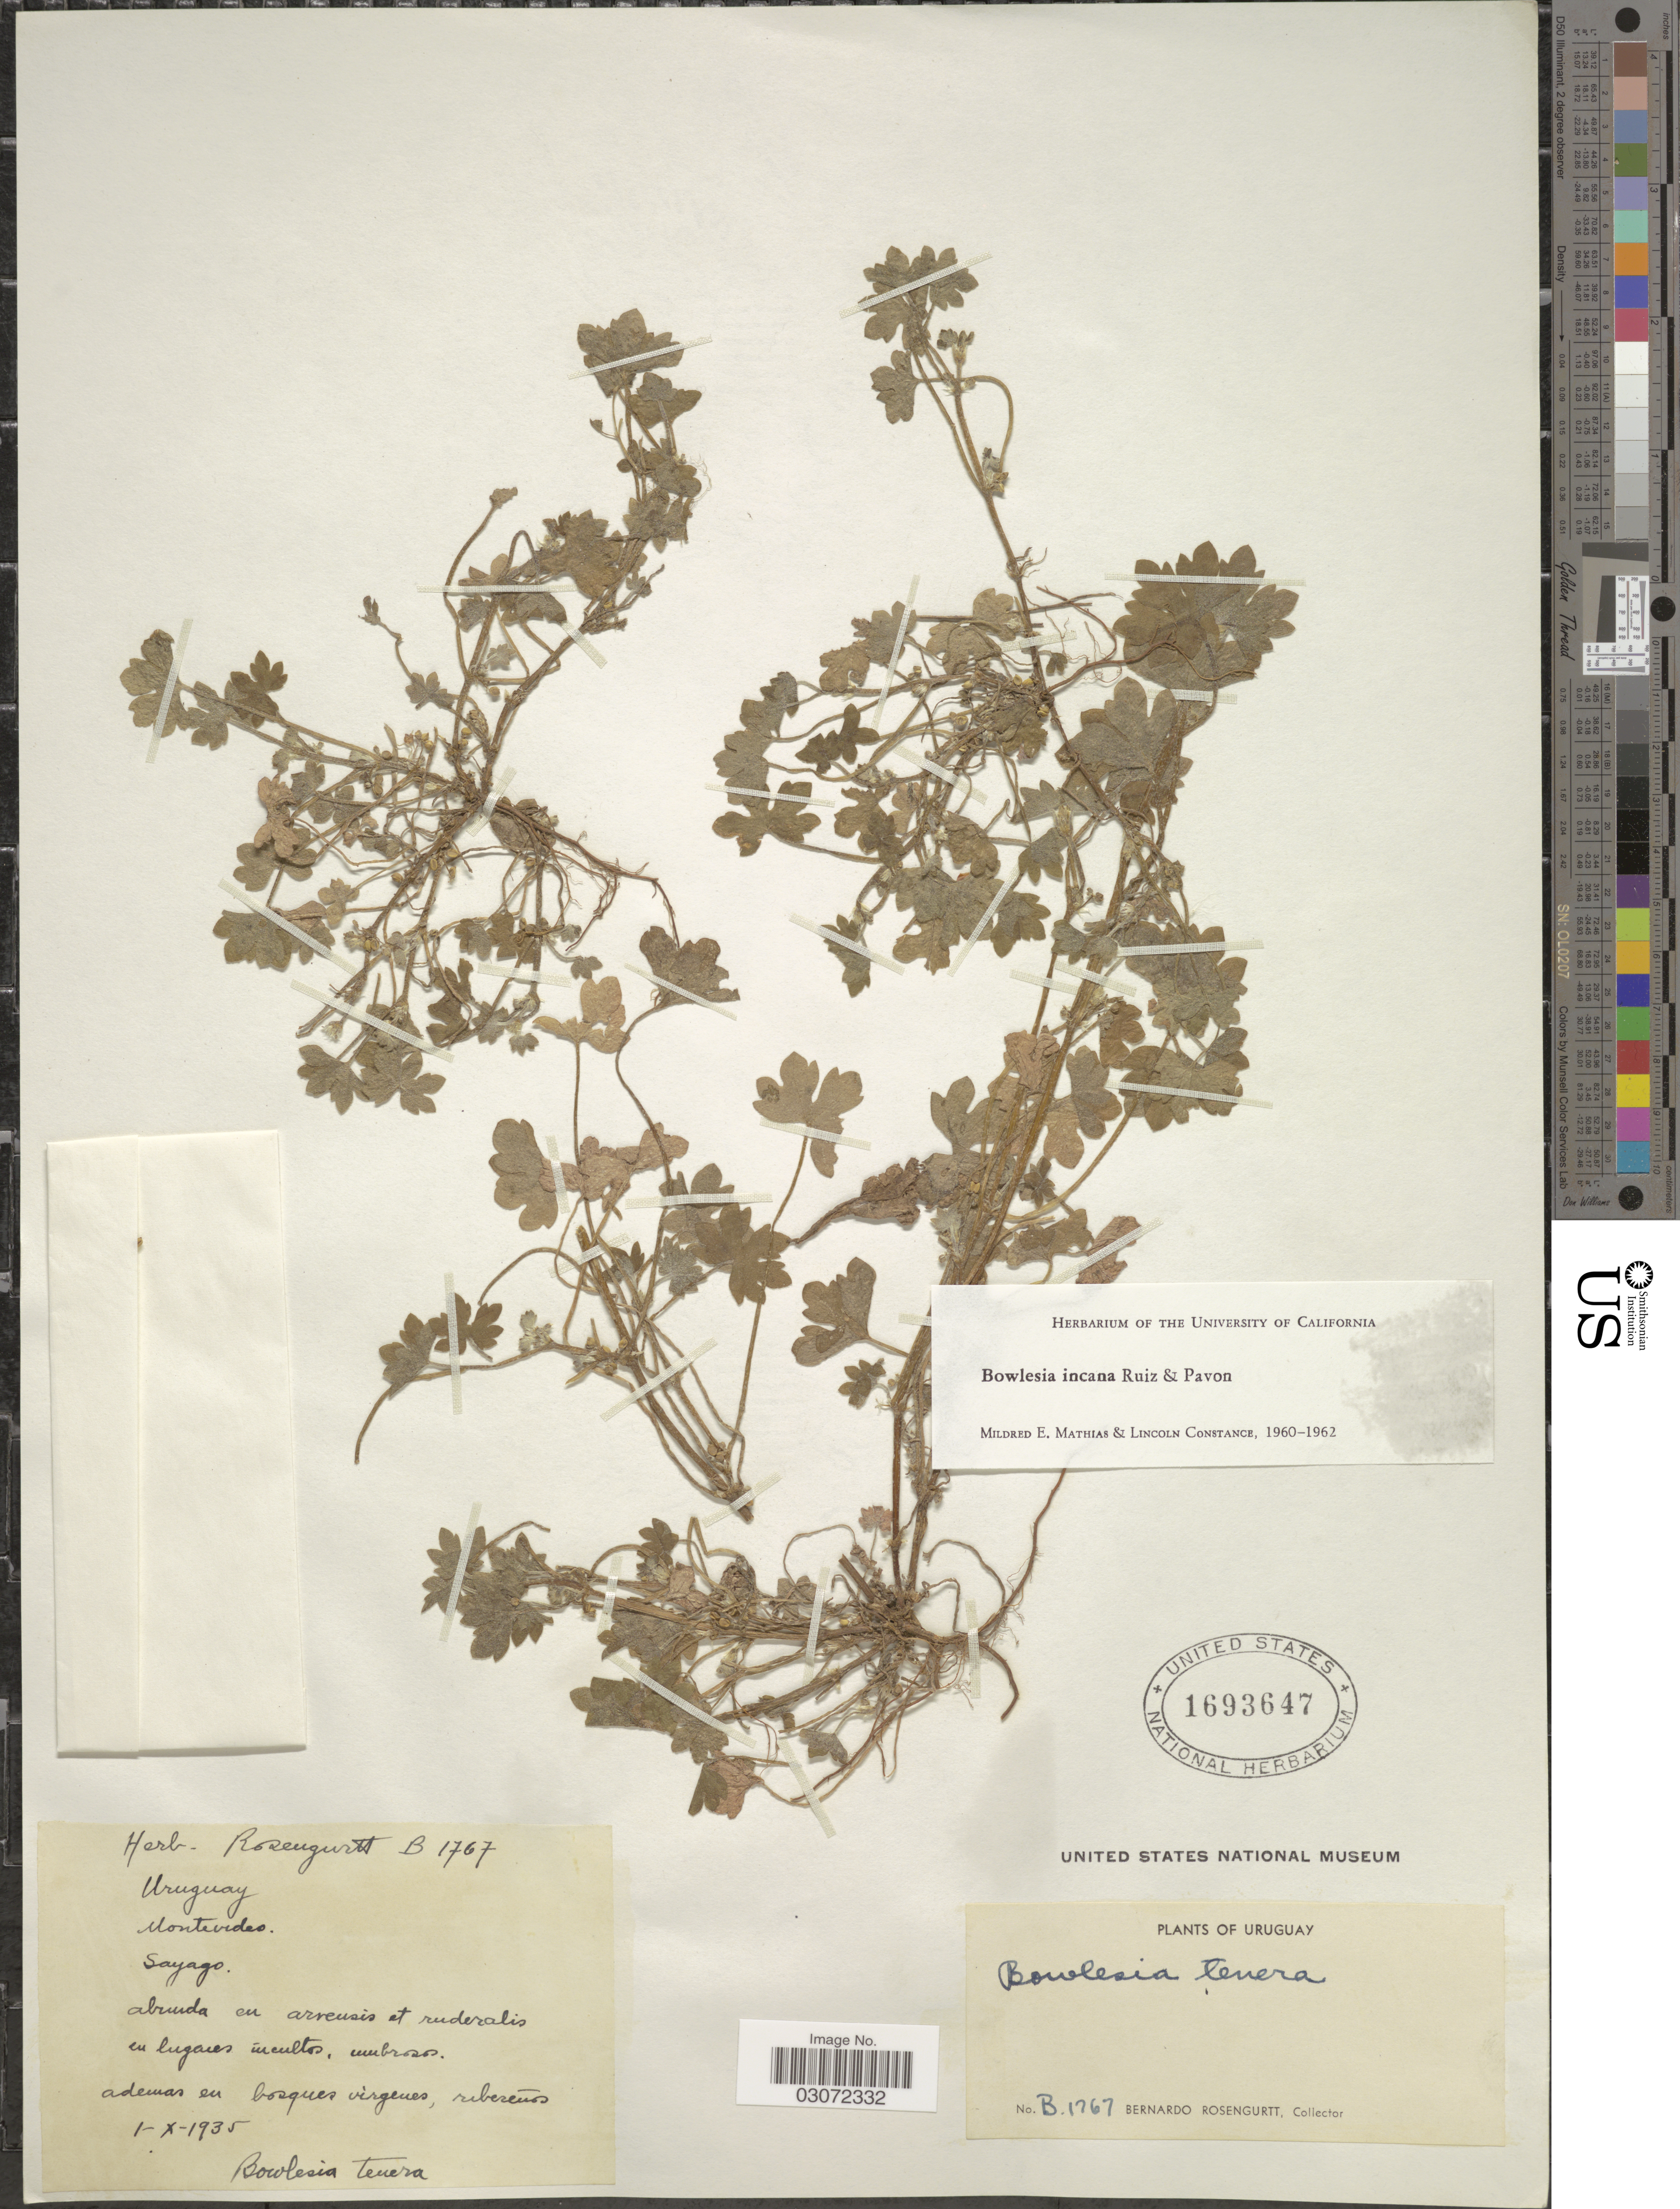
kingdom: Plantae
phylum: Tracheophyta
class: Magnoliopsida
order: Apiales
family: Apiaceae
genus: Bowlesia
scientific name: Bowlesia incana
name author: Ruiz & Pav.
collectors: B. Rosengurtt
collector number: B1767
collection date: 1935-10-01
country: Uruguay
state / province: Montevideo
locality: Sayago.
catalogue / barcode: US 1693647